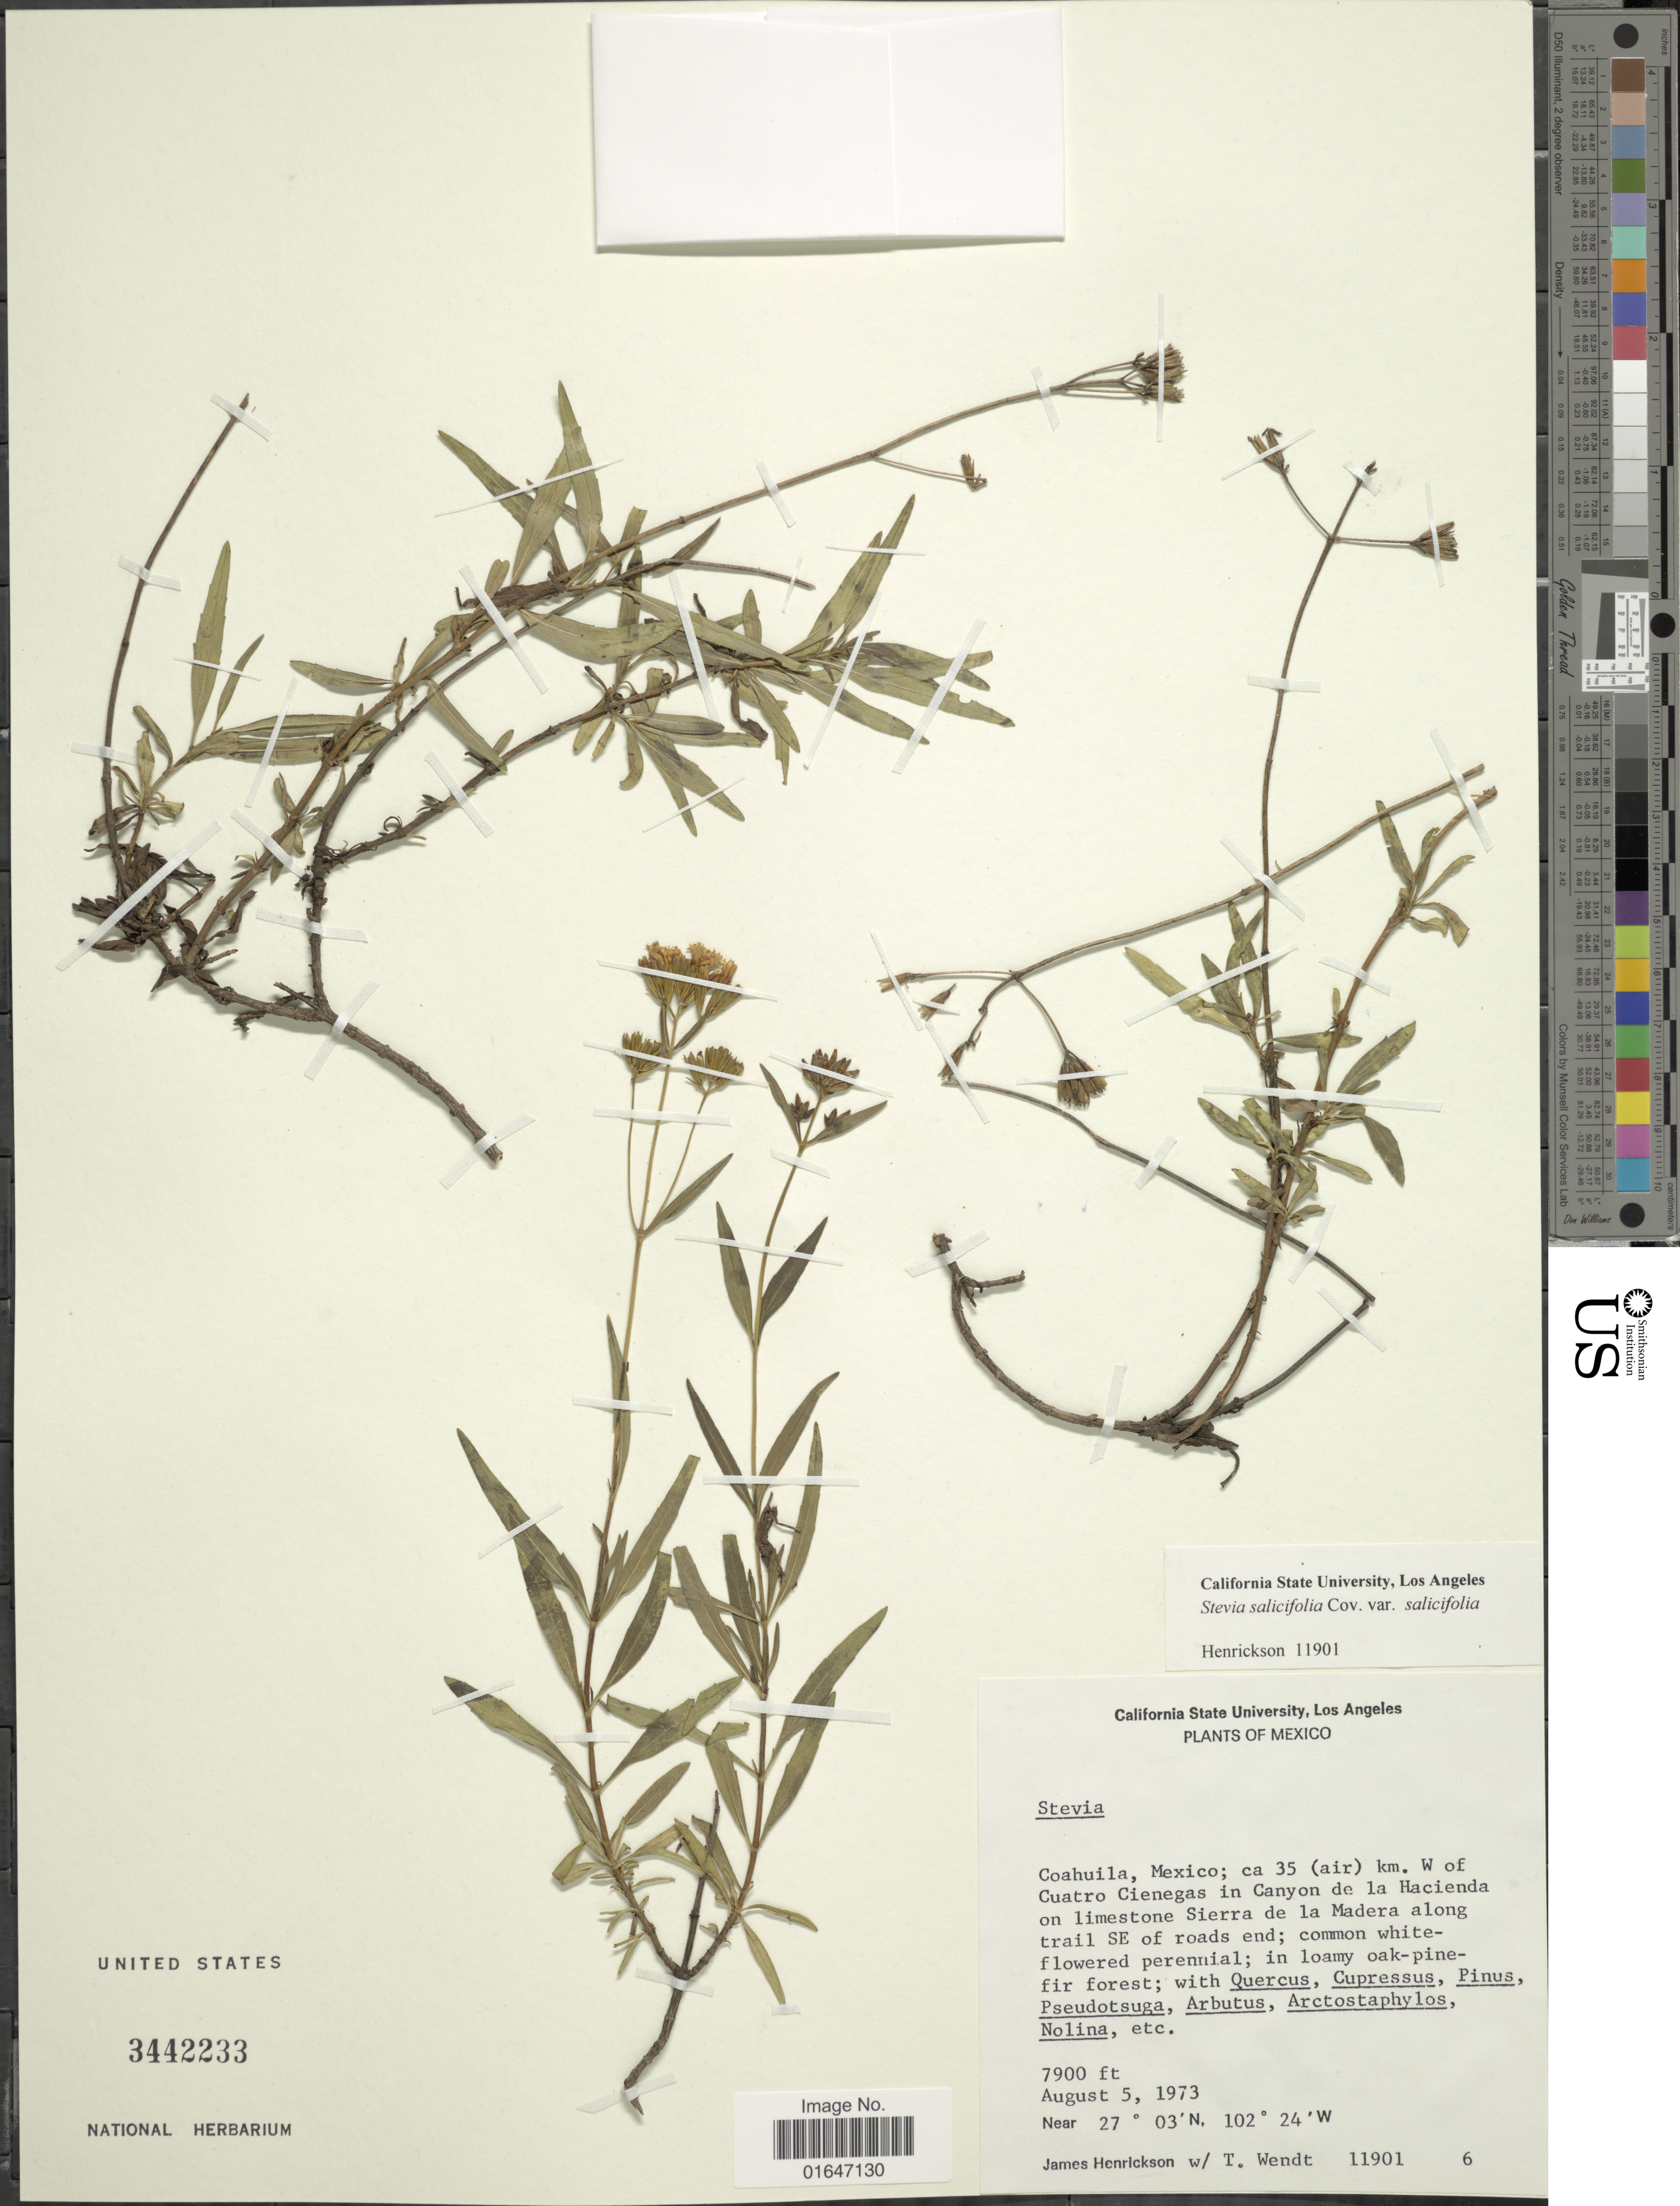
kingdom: Plantae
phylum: Tracheophyta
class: Magnoliopsida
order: Asterales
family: Asteraceae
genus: Stevia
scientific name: Stevia salicifolia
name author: Cav.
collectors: J. Hendrickson & T. L. Wendt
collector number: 11901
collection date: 1973-08-05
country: Mexico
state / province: Coahuila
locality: Coahuila, Mexico, ca 35 ( Air ) km W, of Cuatro Cienegas in Canyon de la Hacienda on Limestone Sierra de la Madre along trail SE of Roads end.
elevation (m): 2408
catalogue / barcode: US 3442233